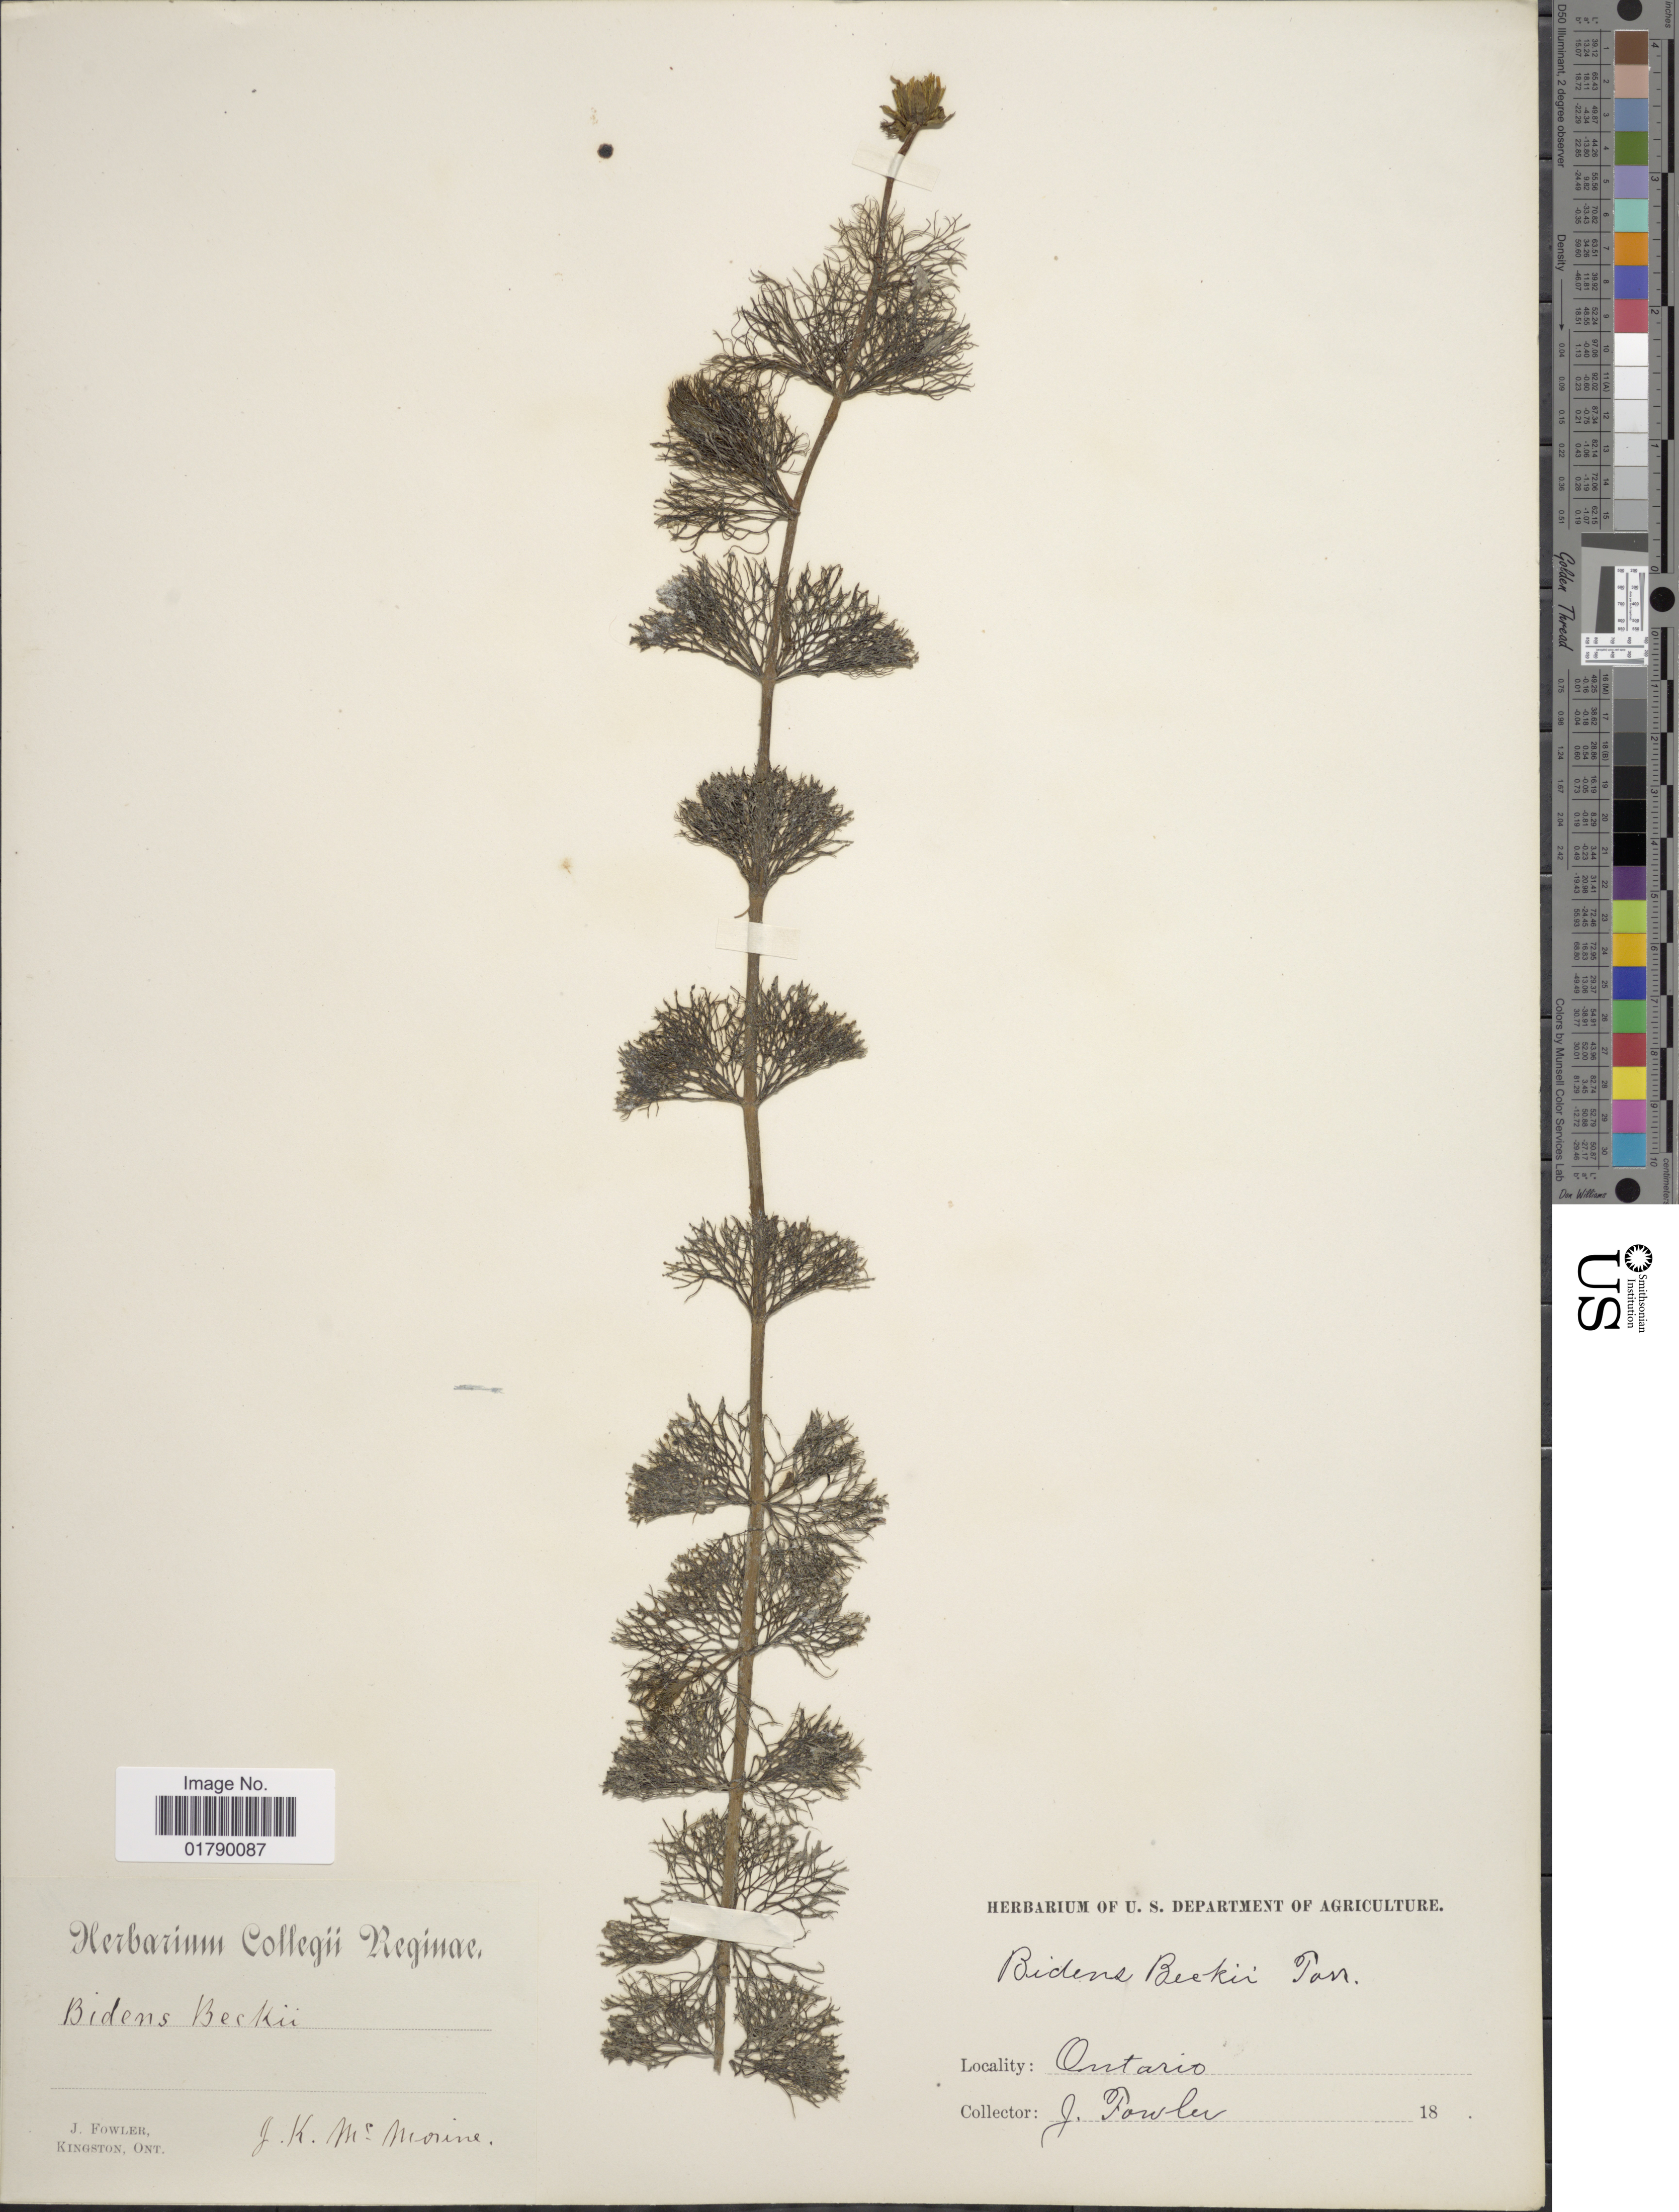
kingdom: Plantae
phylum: Tracheophyta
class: Magnoliopsida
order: Asterales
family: Asteraceae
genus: Megalodonta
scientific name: Megalodonta sp.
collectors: J. P. Fowler & J. McMorine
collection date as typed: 18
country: Canada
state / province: Ontario